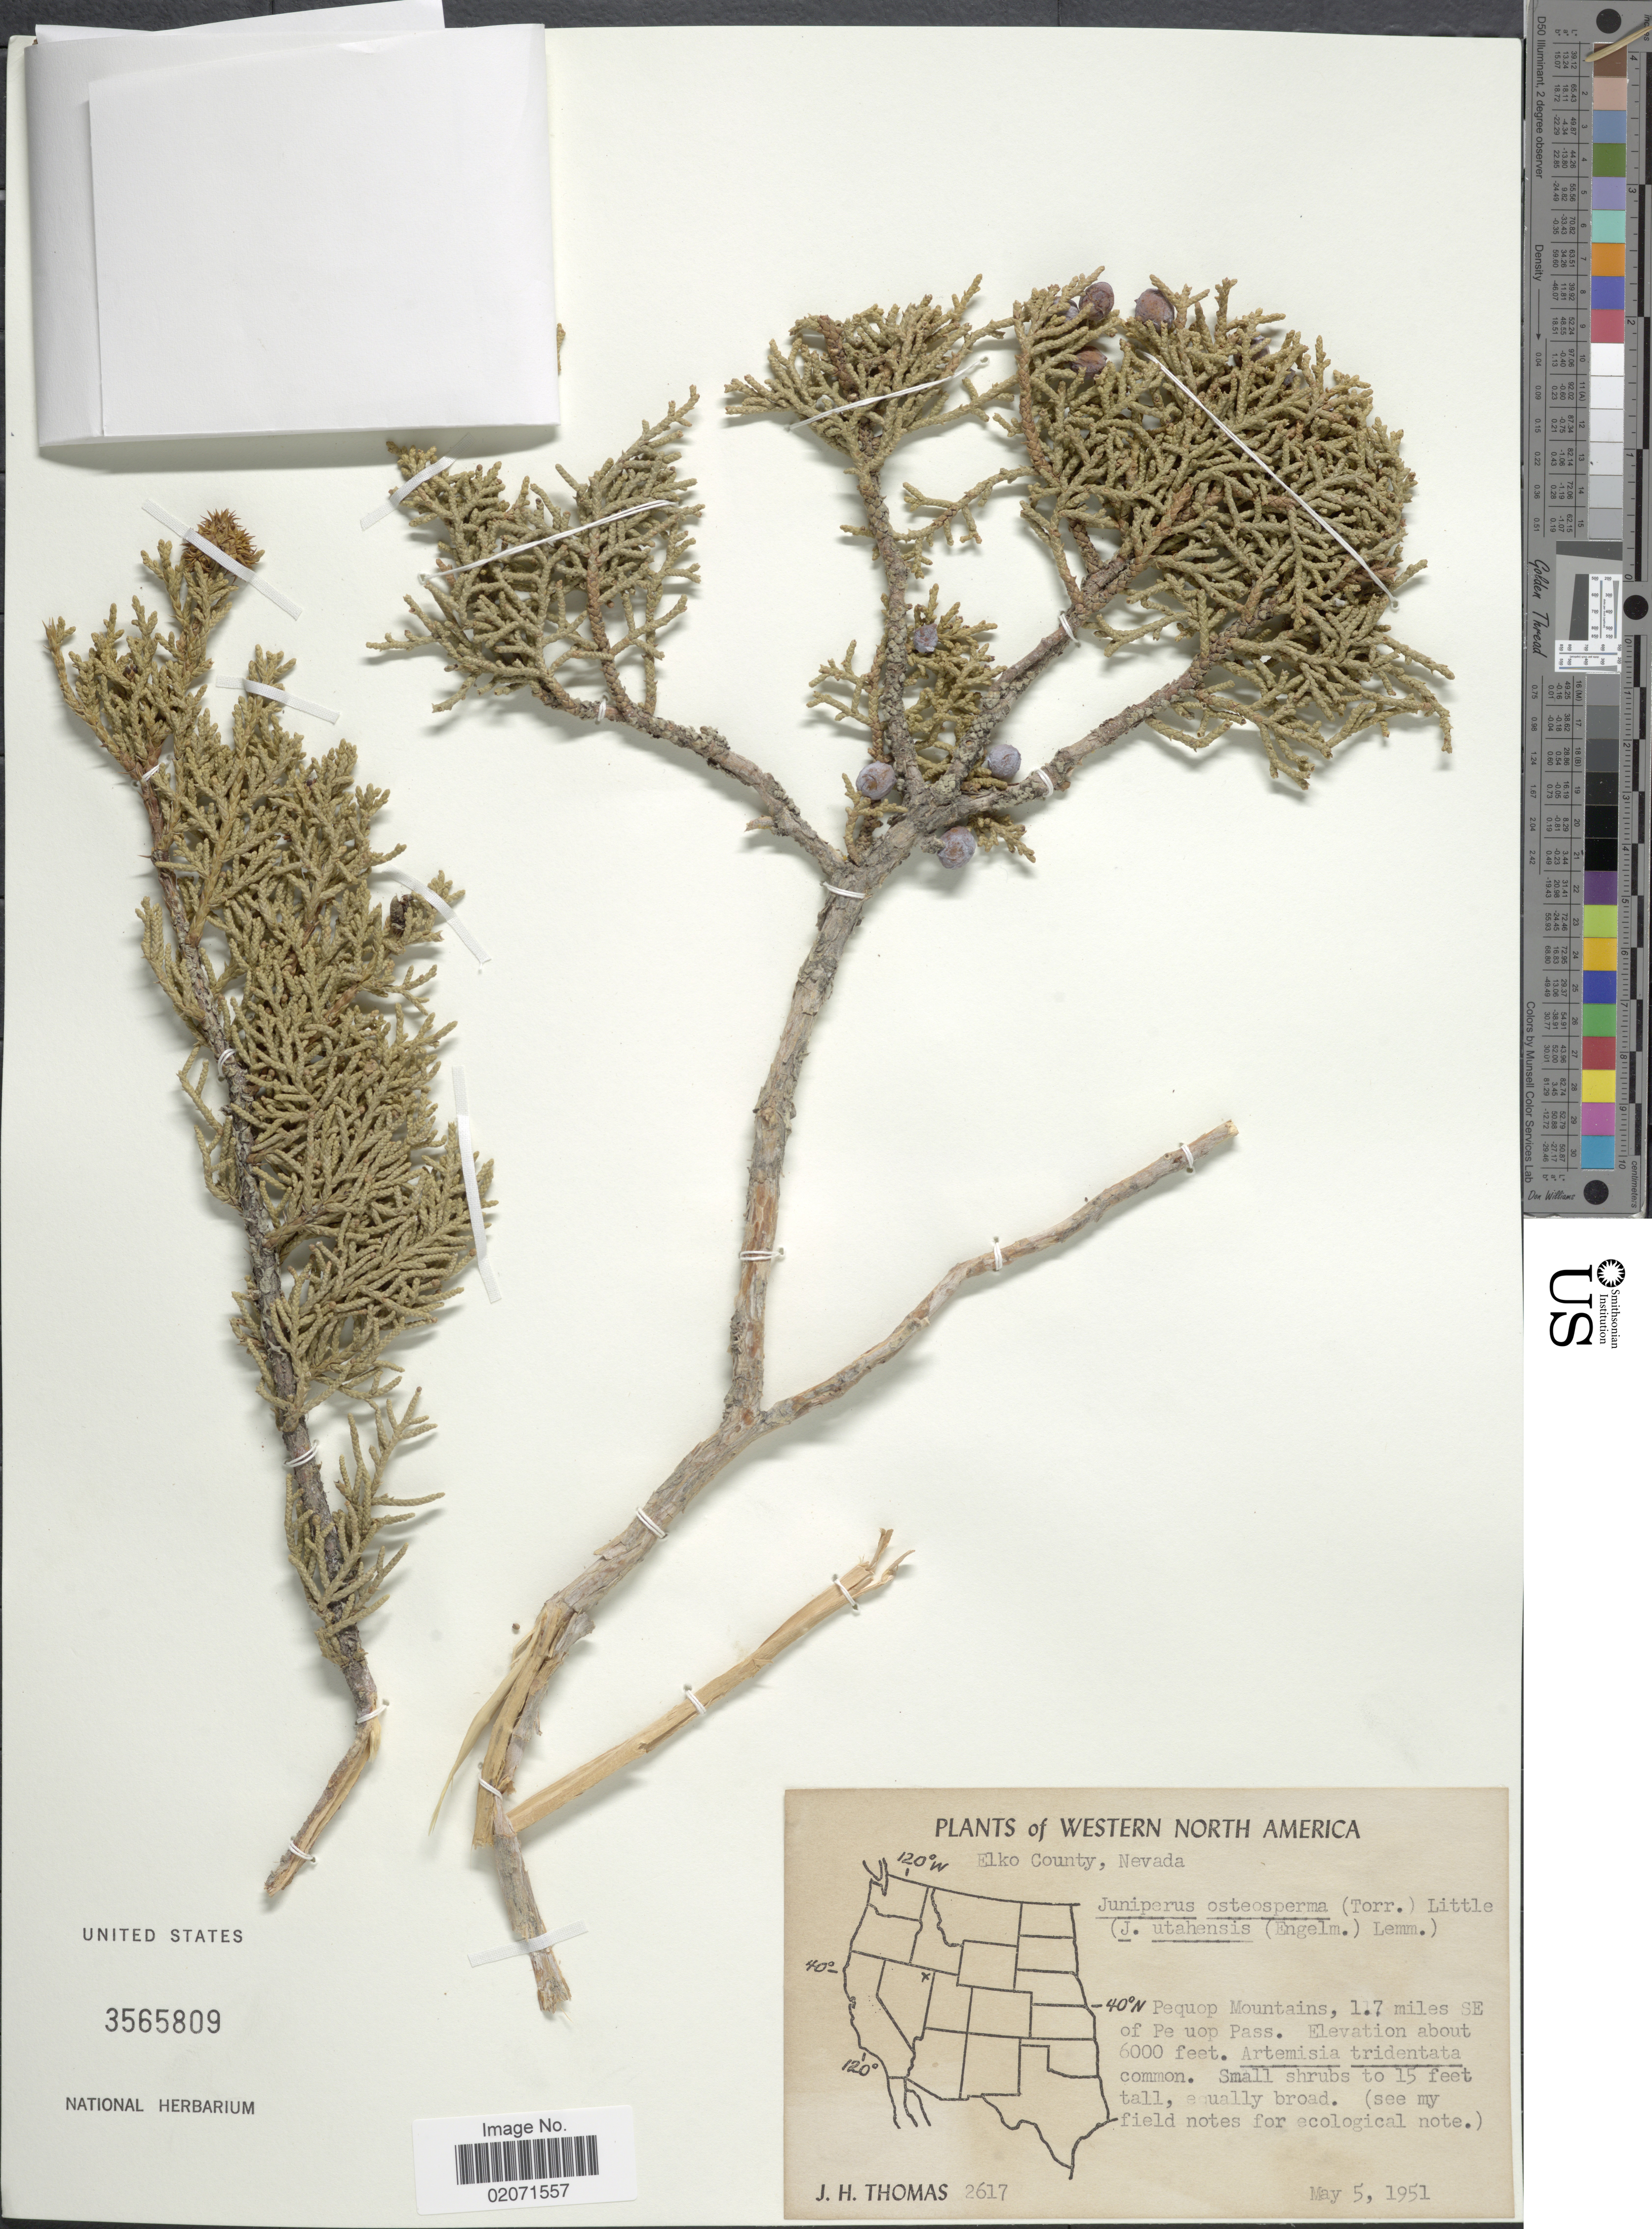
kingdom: Plantae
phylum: Tracheophyta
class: Pinopsida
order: Pinales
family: Cupressaceae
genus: Juniperus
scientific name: Juniperus osteosperma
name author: (Torr.) Little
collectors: J. H. Thomas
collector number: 2617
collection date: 1951-05-05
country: United States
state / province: Nevada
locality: Western North America. Elko County. Pequop Mountains, 1.7 miles SE of Pe uop Pass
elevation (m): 1829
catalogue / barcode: US 3565809